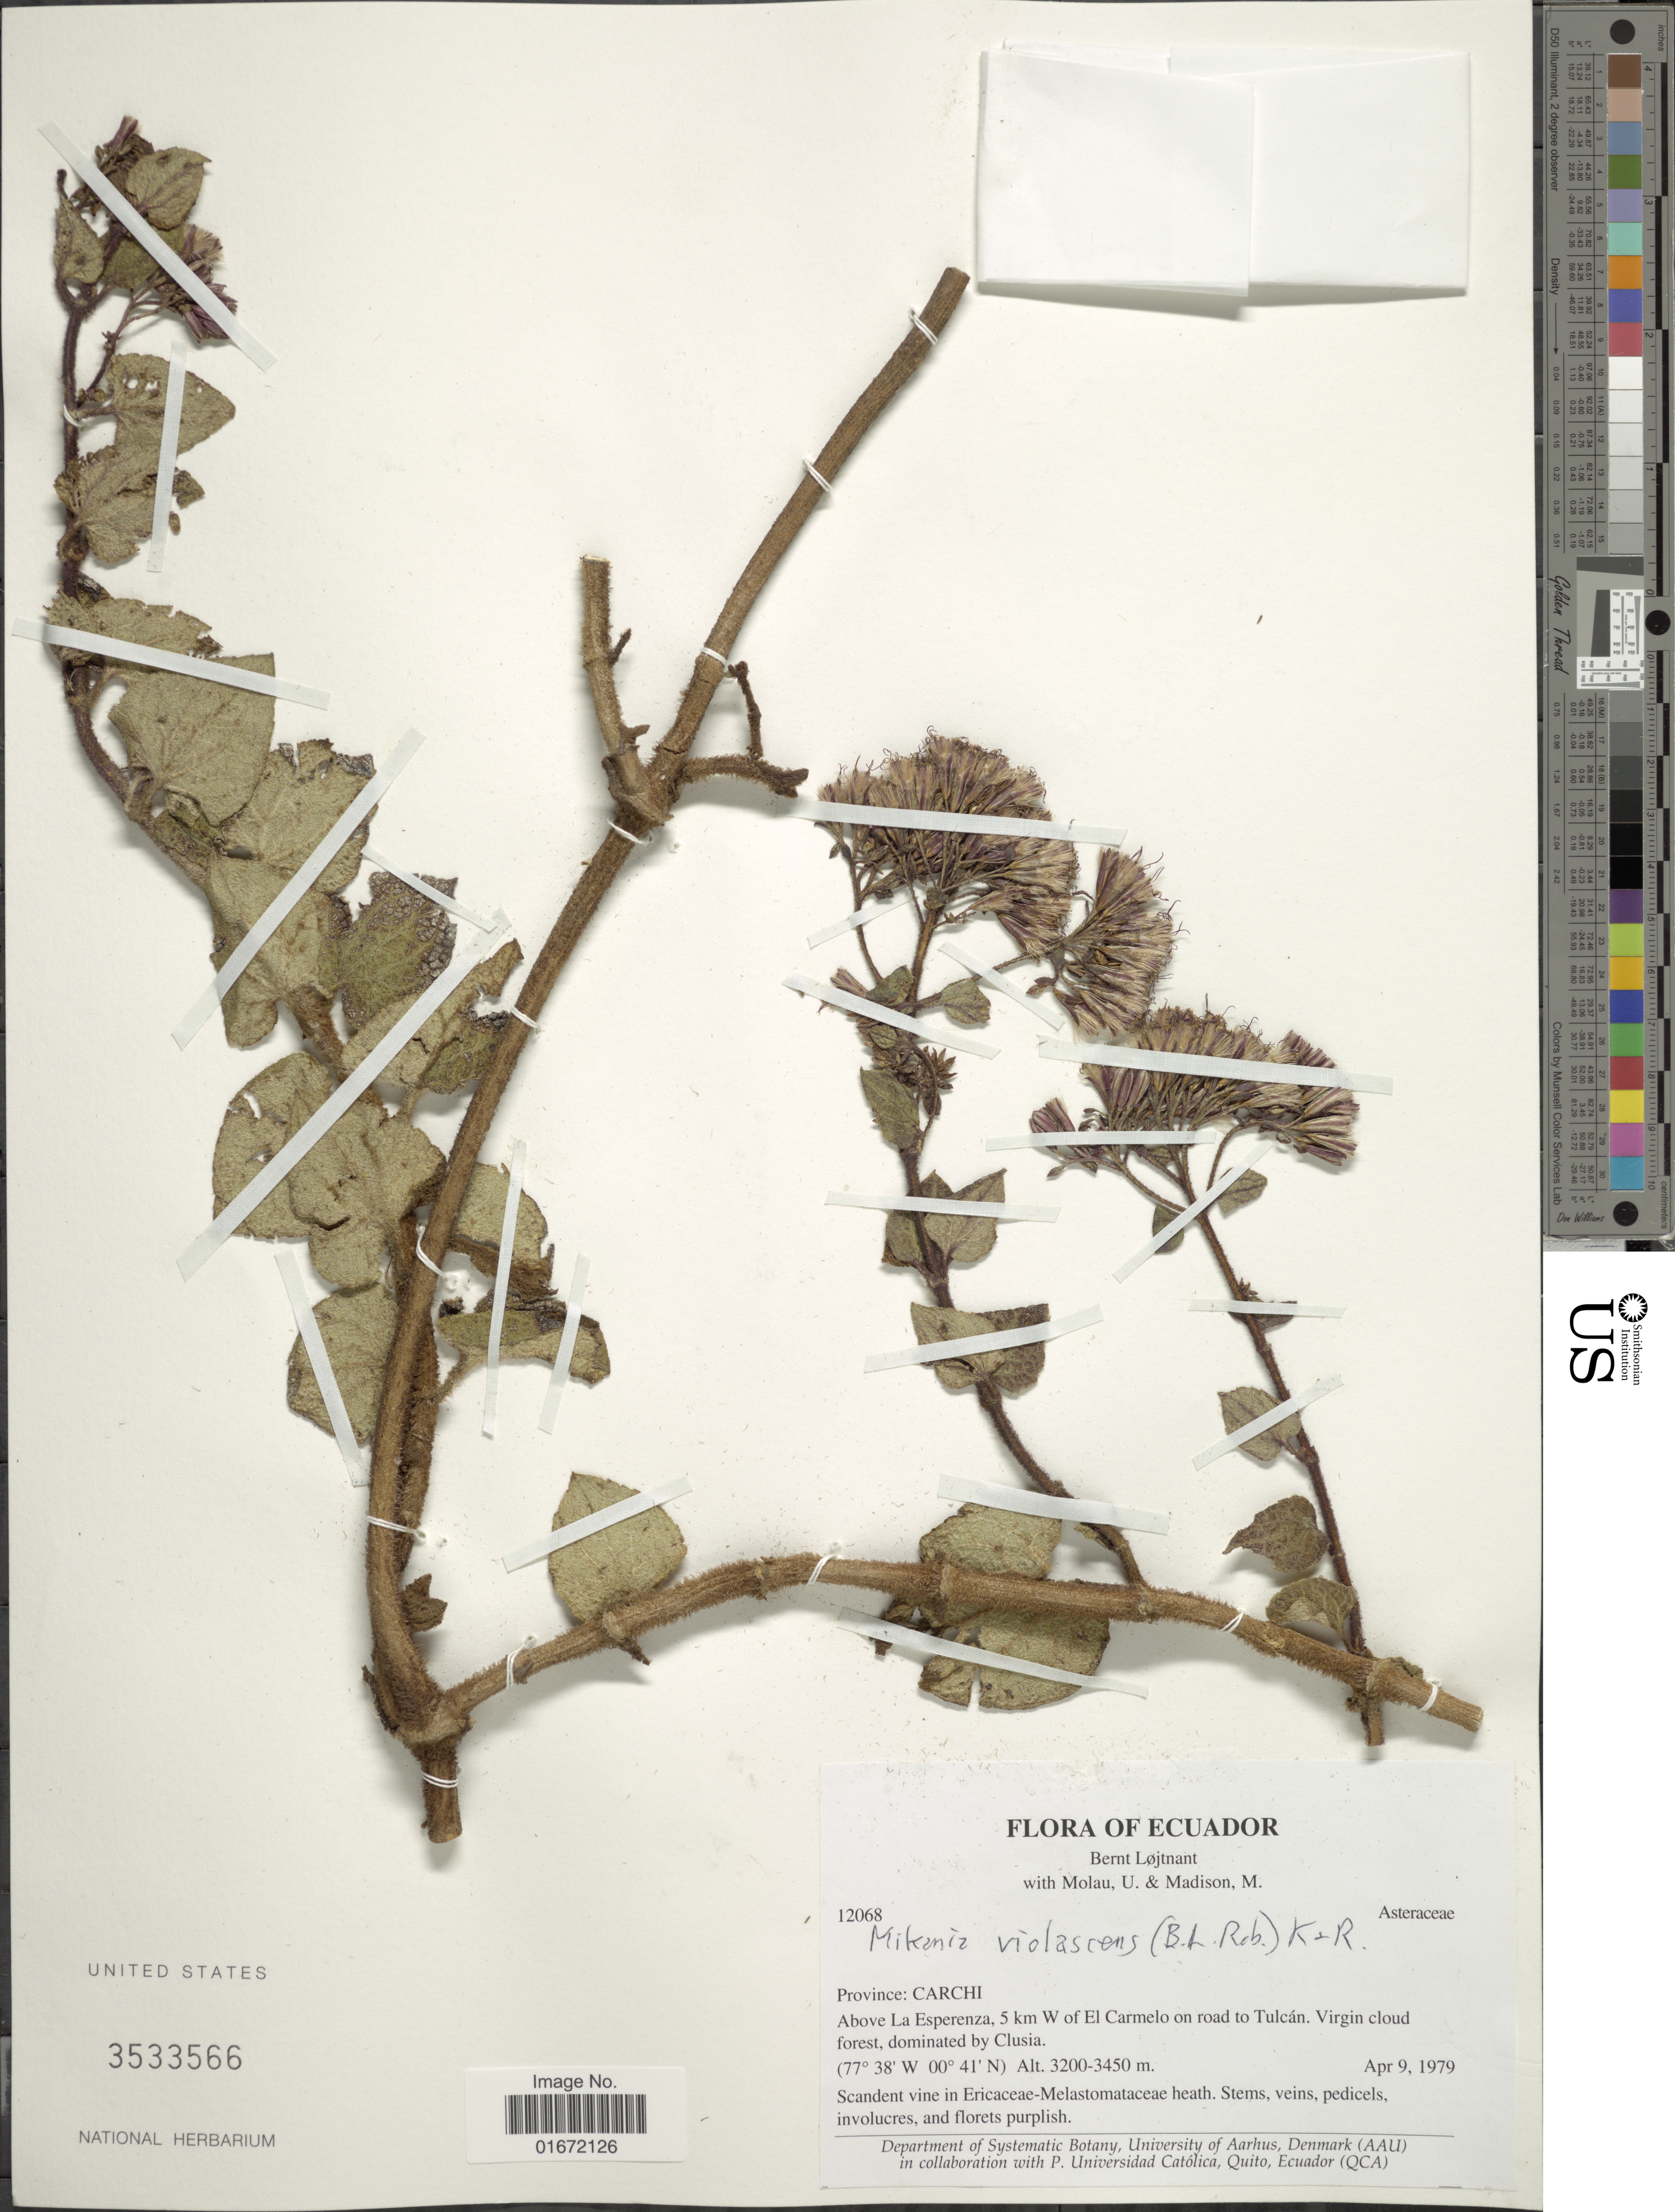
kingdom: Plantae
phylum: Tracheophyta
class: Magnoliopsida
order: Asterales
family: Asteraceae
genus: Mikania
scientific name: Mikania violascens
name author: (B.L. Rob.) R.M. King & H. Rob.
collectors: B. Löjtnant, U. Molau & M. T. Madison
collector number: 12068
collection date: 1979-04-09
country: Ecuador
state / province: Carchi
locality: Province: Carchi. Above La Esperanza, 5 km W of El Carmelo on road to Tulcán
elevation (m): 3200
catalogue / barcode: US 3533566